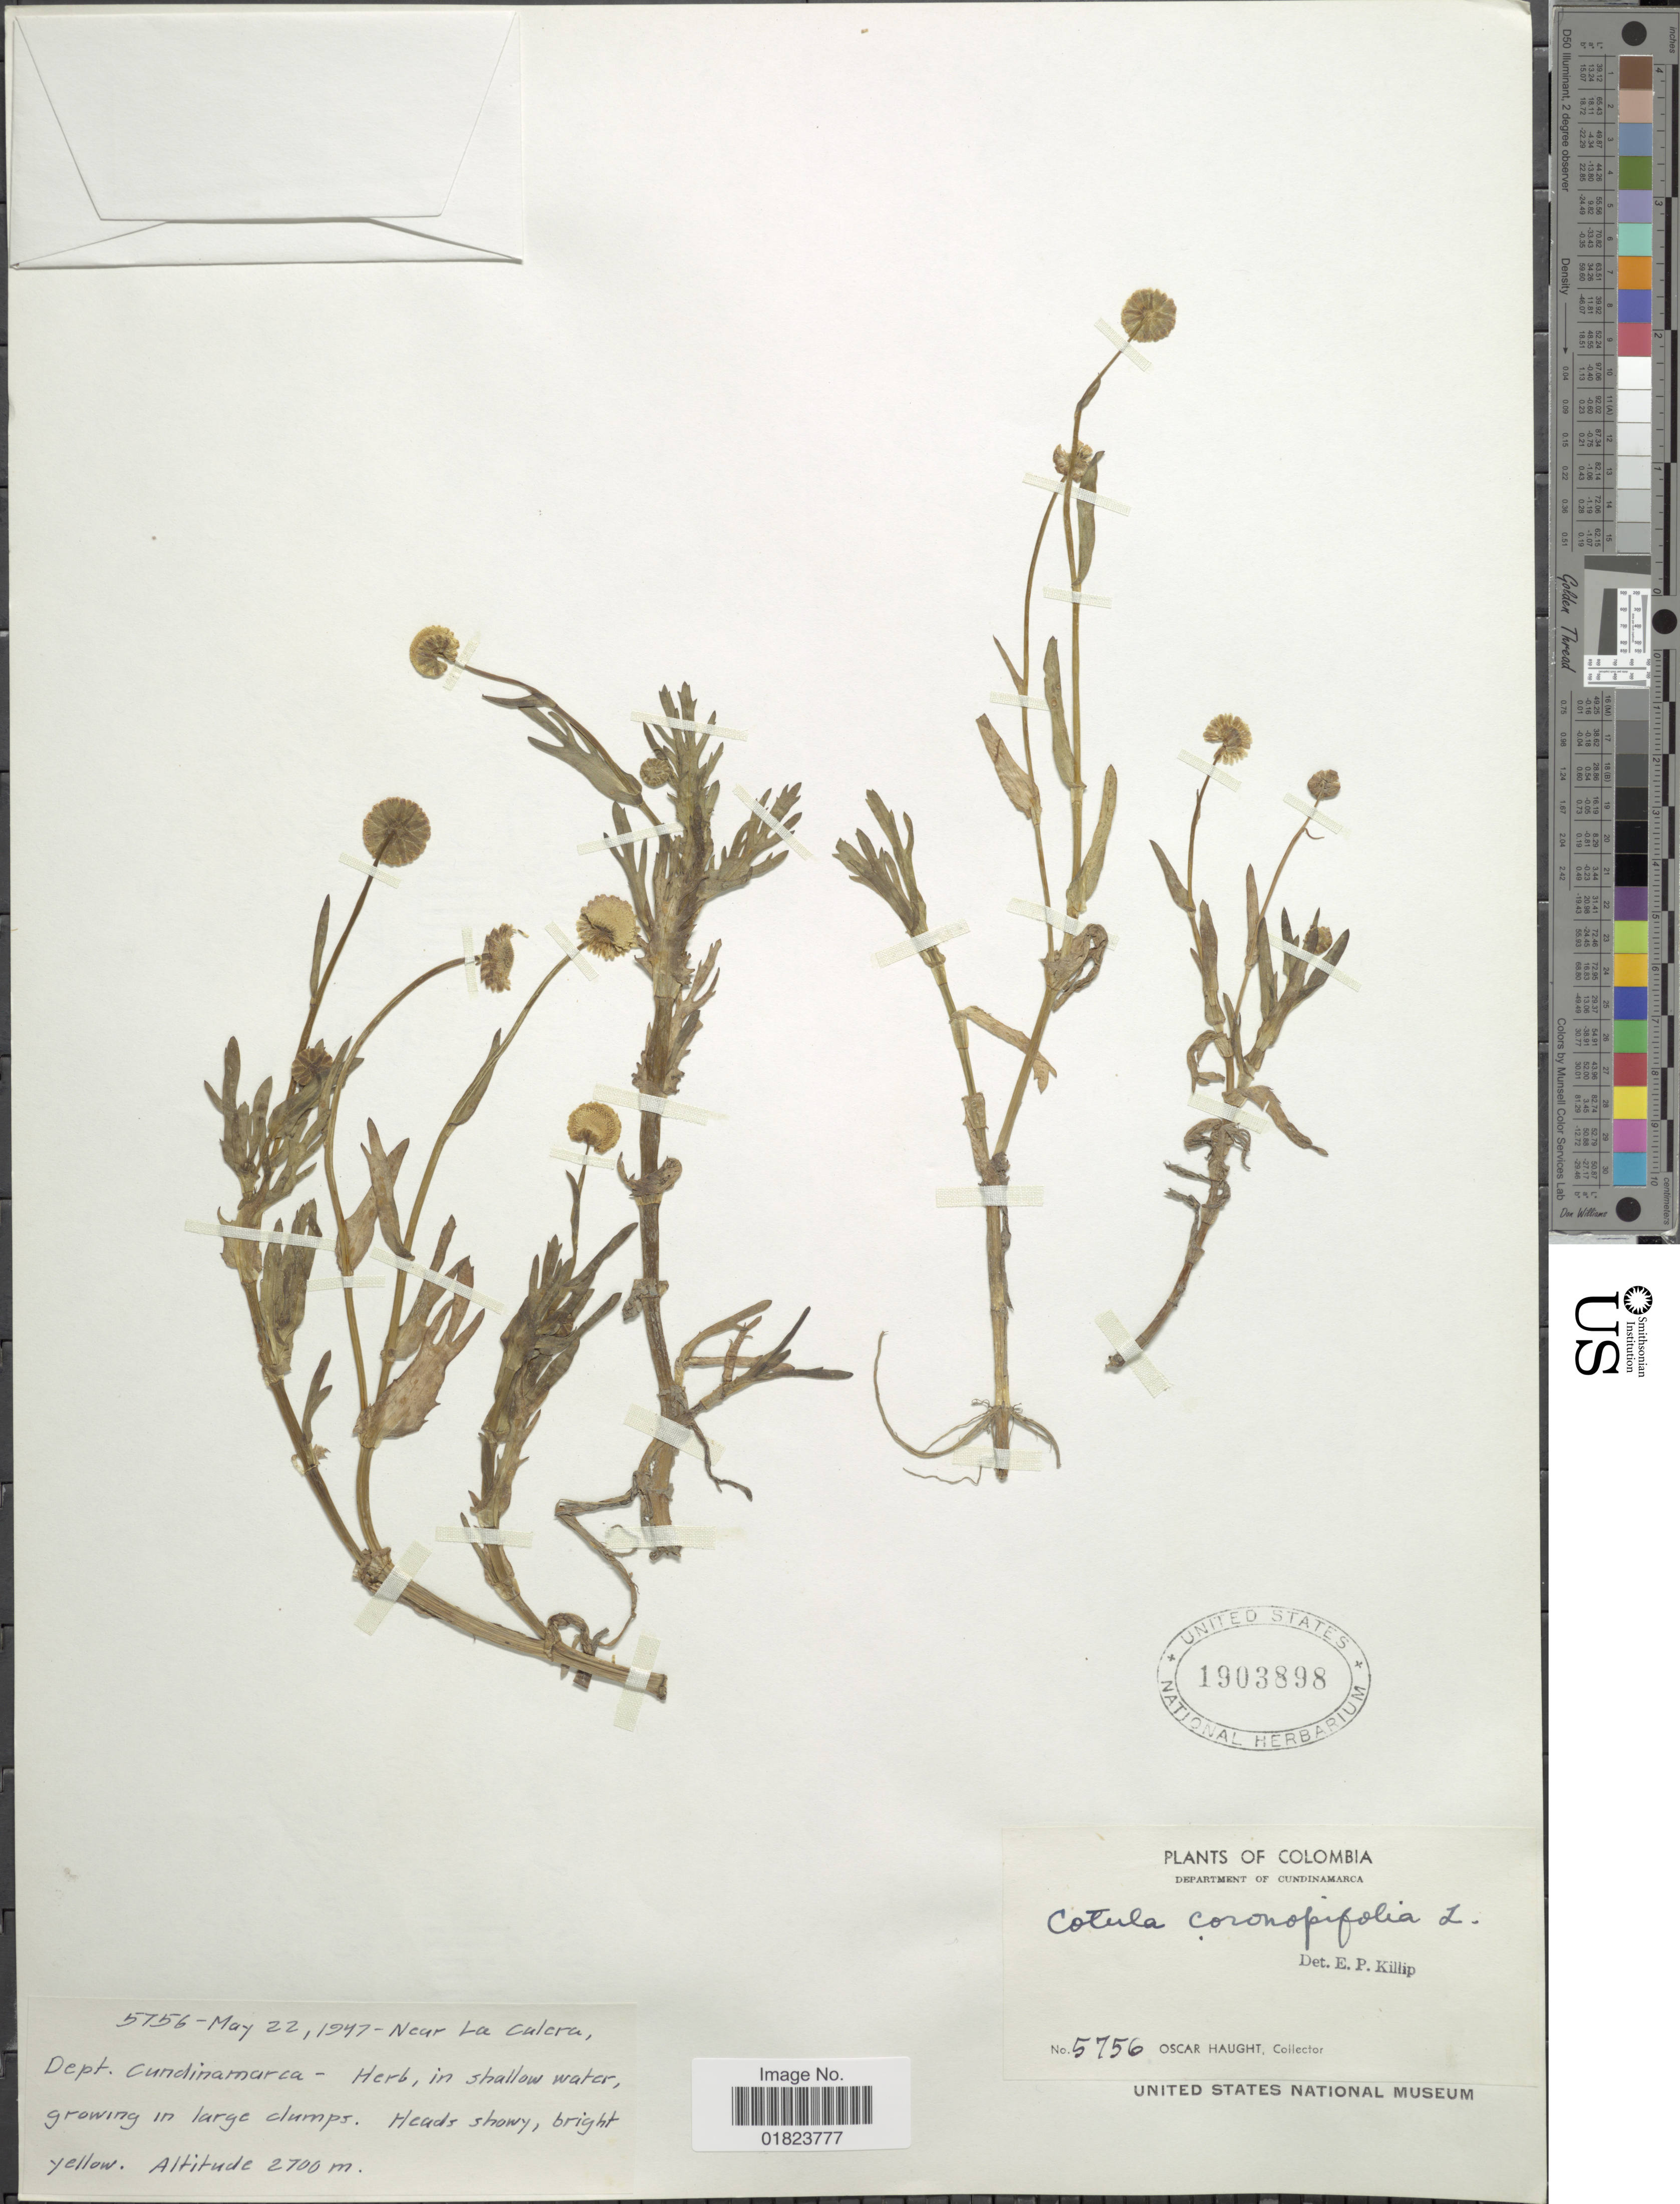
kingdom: Plantae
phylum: Tracheophyta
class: Magnoliopsida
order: Asterales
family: Asteraceae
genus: Cotula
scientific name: Cotula coronopifolia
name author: L.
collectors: O. Haught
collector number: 5756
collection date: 1947-05-22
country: Colombia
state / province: Cundinamarca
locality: Near La Calera, Dept. Cundinamarca.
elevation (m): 2700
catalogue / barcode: US 1903898